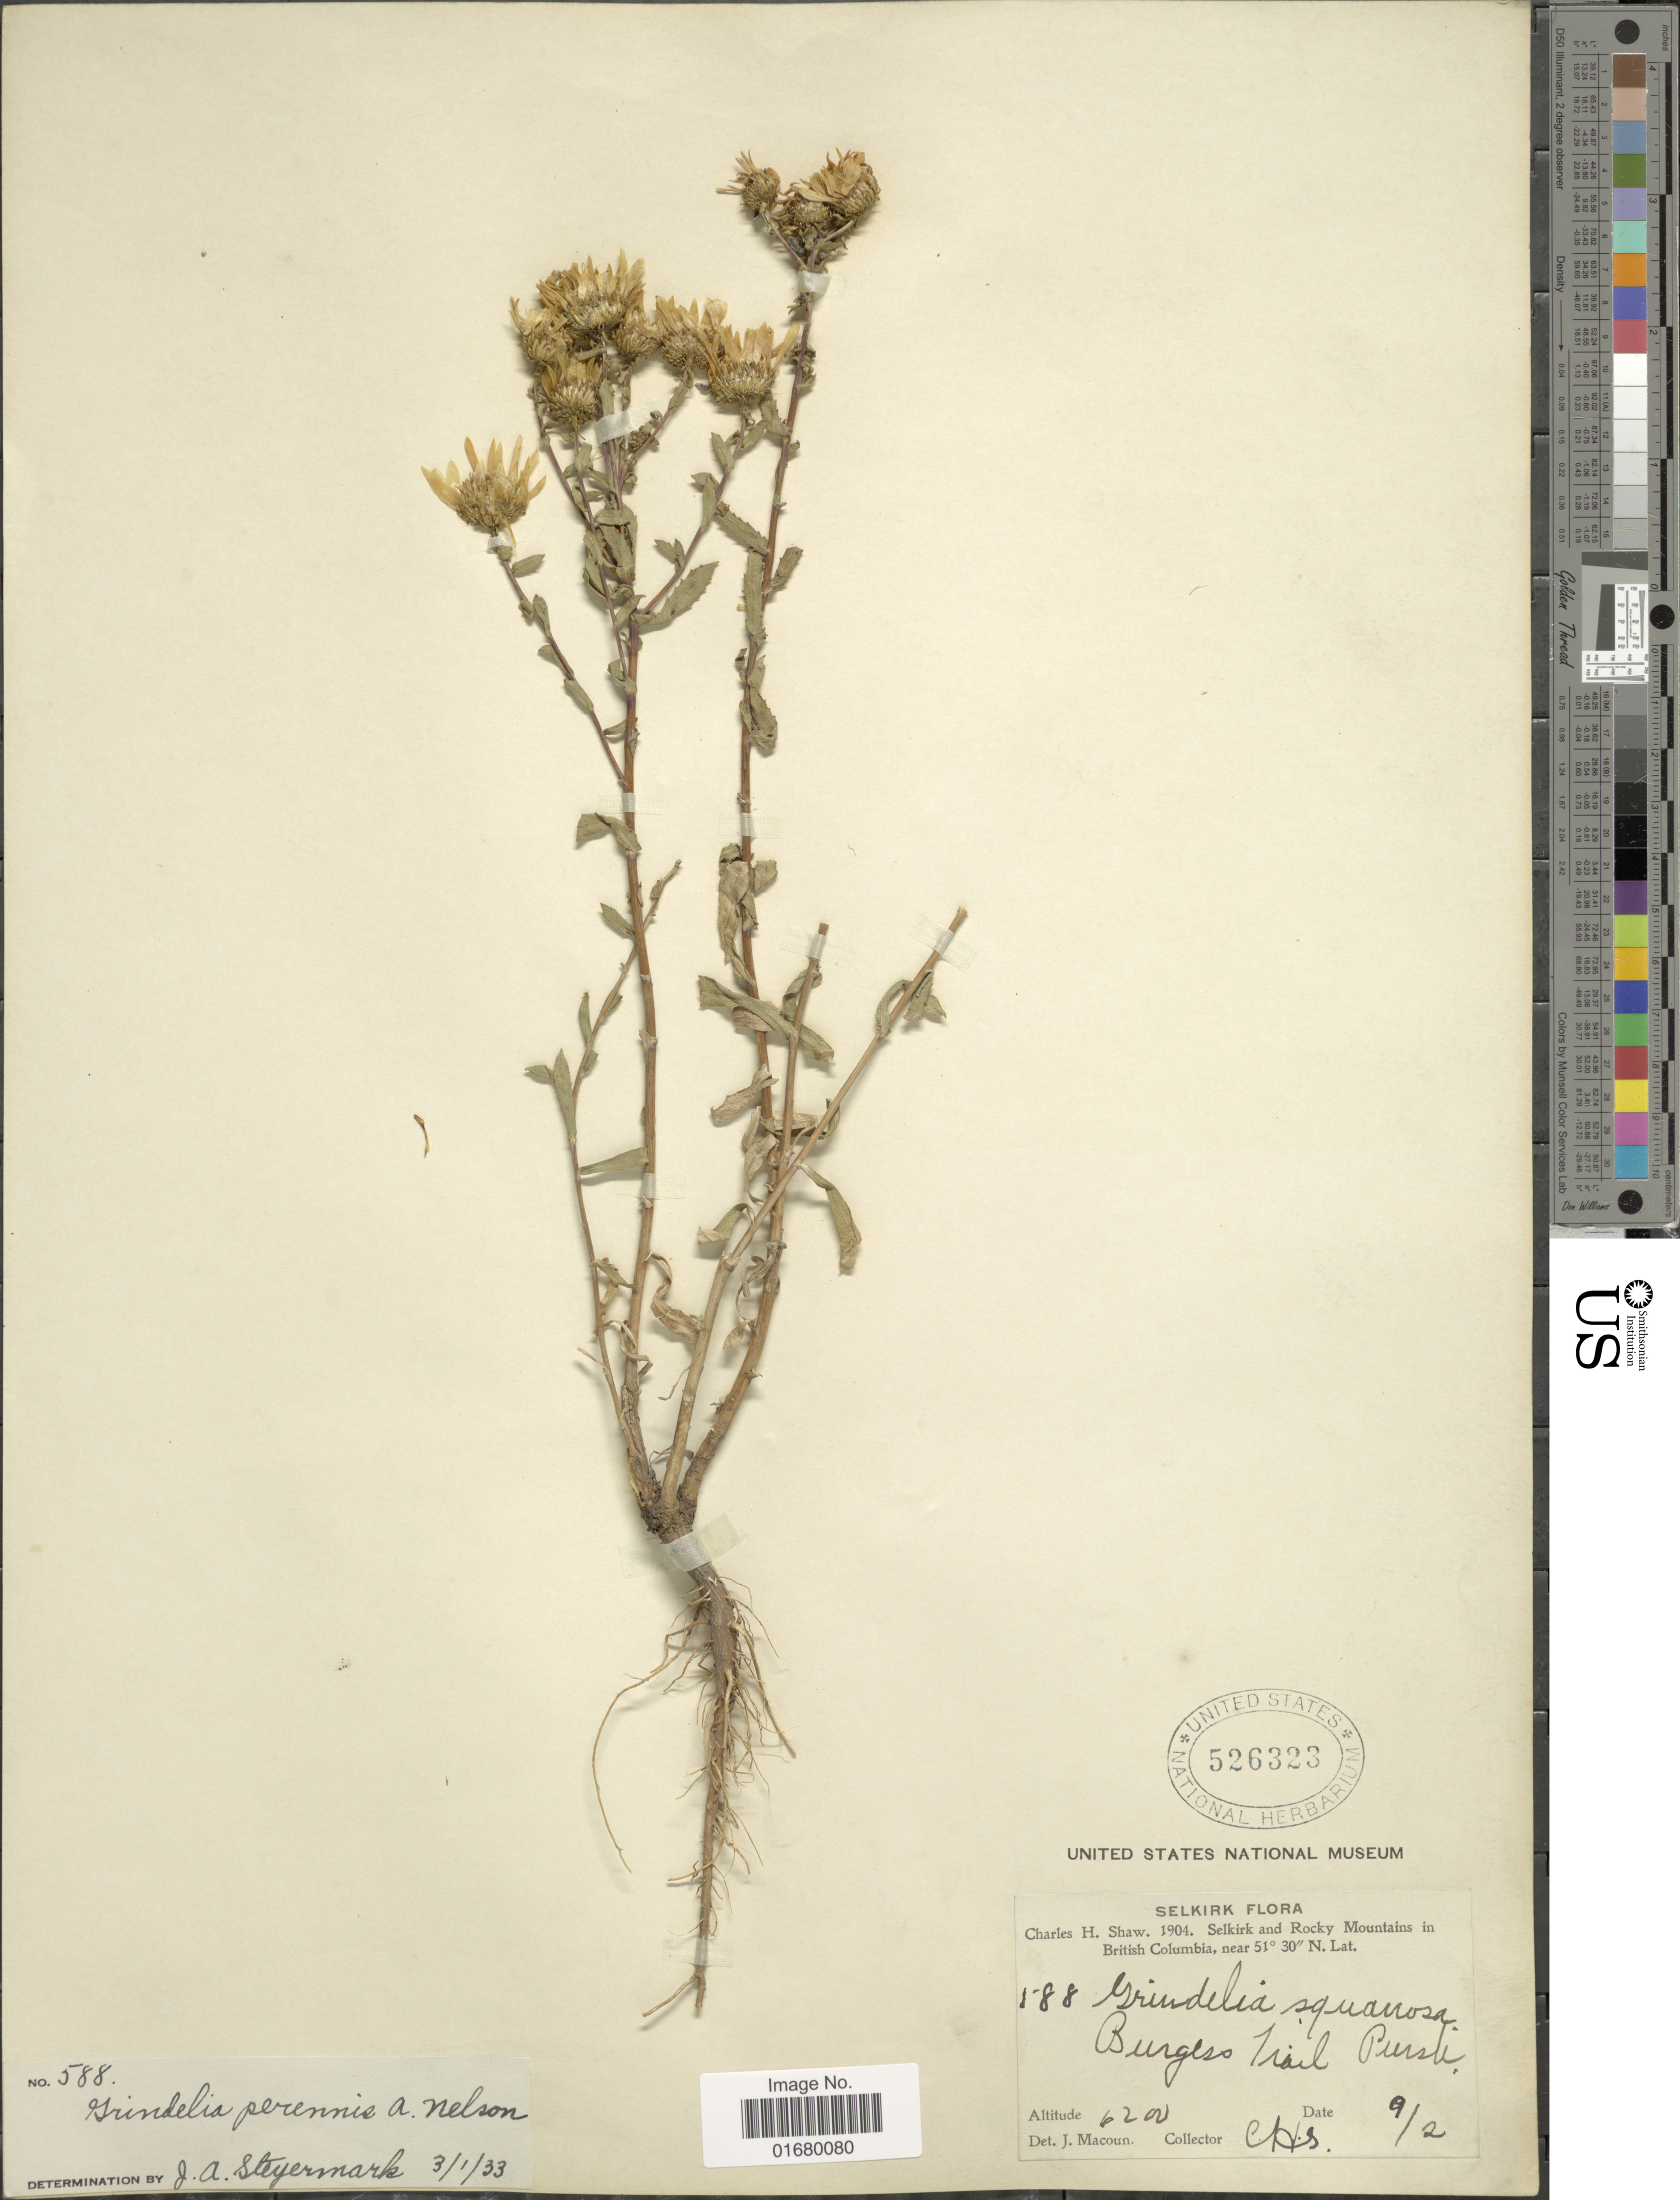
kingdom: Plantae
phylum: Tracheophyta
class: Magnoliopsida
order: Asterales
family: Asteraceae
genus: Grindelia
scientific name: Grindelia perennis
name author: A. Nelson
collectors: C. H. Shaw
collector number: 188*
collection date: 1904-02-09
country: Canada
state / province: British Columbia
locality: Selkirk and Rocky Mountains in British Columbia, Burgers Trail Pursh.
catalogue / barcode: US 526323